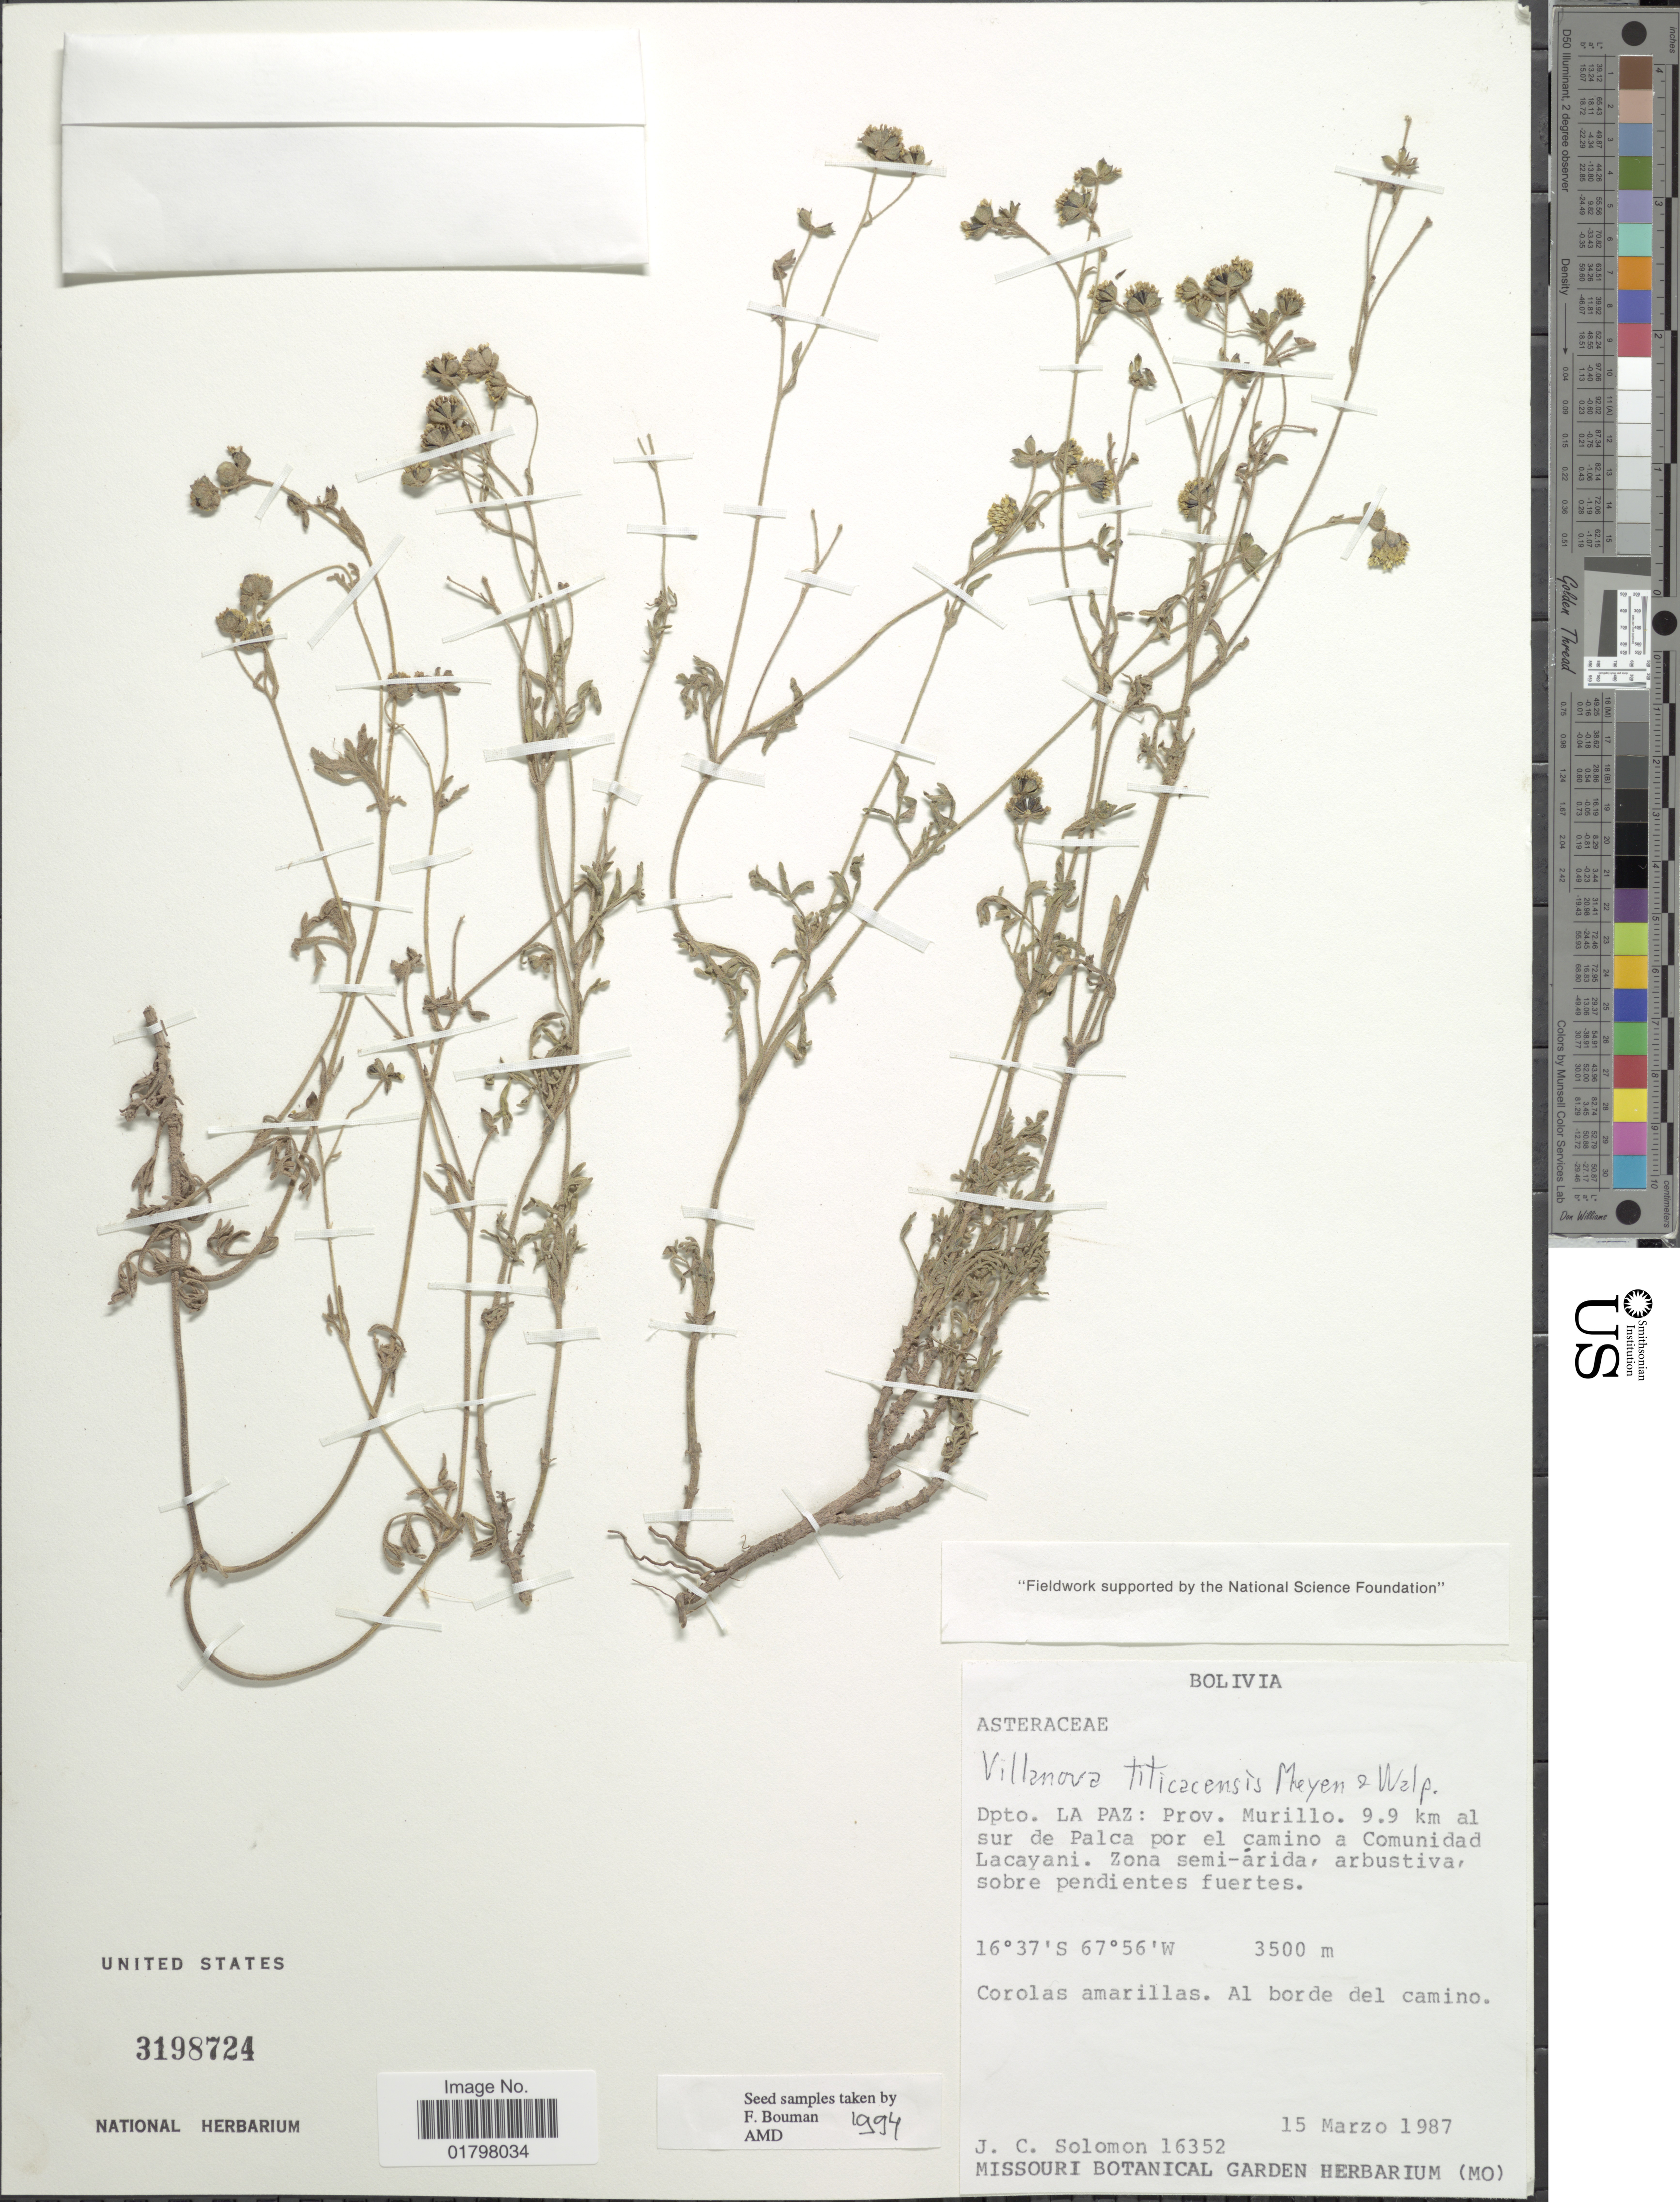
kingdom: Plantae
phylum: Tracheophyta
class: Magnoliopsida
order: Asterales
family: Asteraceae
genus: Vasquesia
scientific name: Vasquesia titicacensis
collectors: J. C. Solomon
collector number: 16352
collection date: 1987-03-15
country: Bolivia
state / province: La Paz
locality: Dpto. La Paz: Prov. Murillo. 9.9 km al sur de Palca por el camino a Comunidad Lacayani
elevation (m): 3500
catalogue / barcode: US 3198724